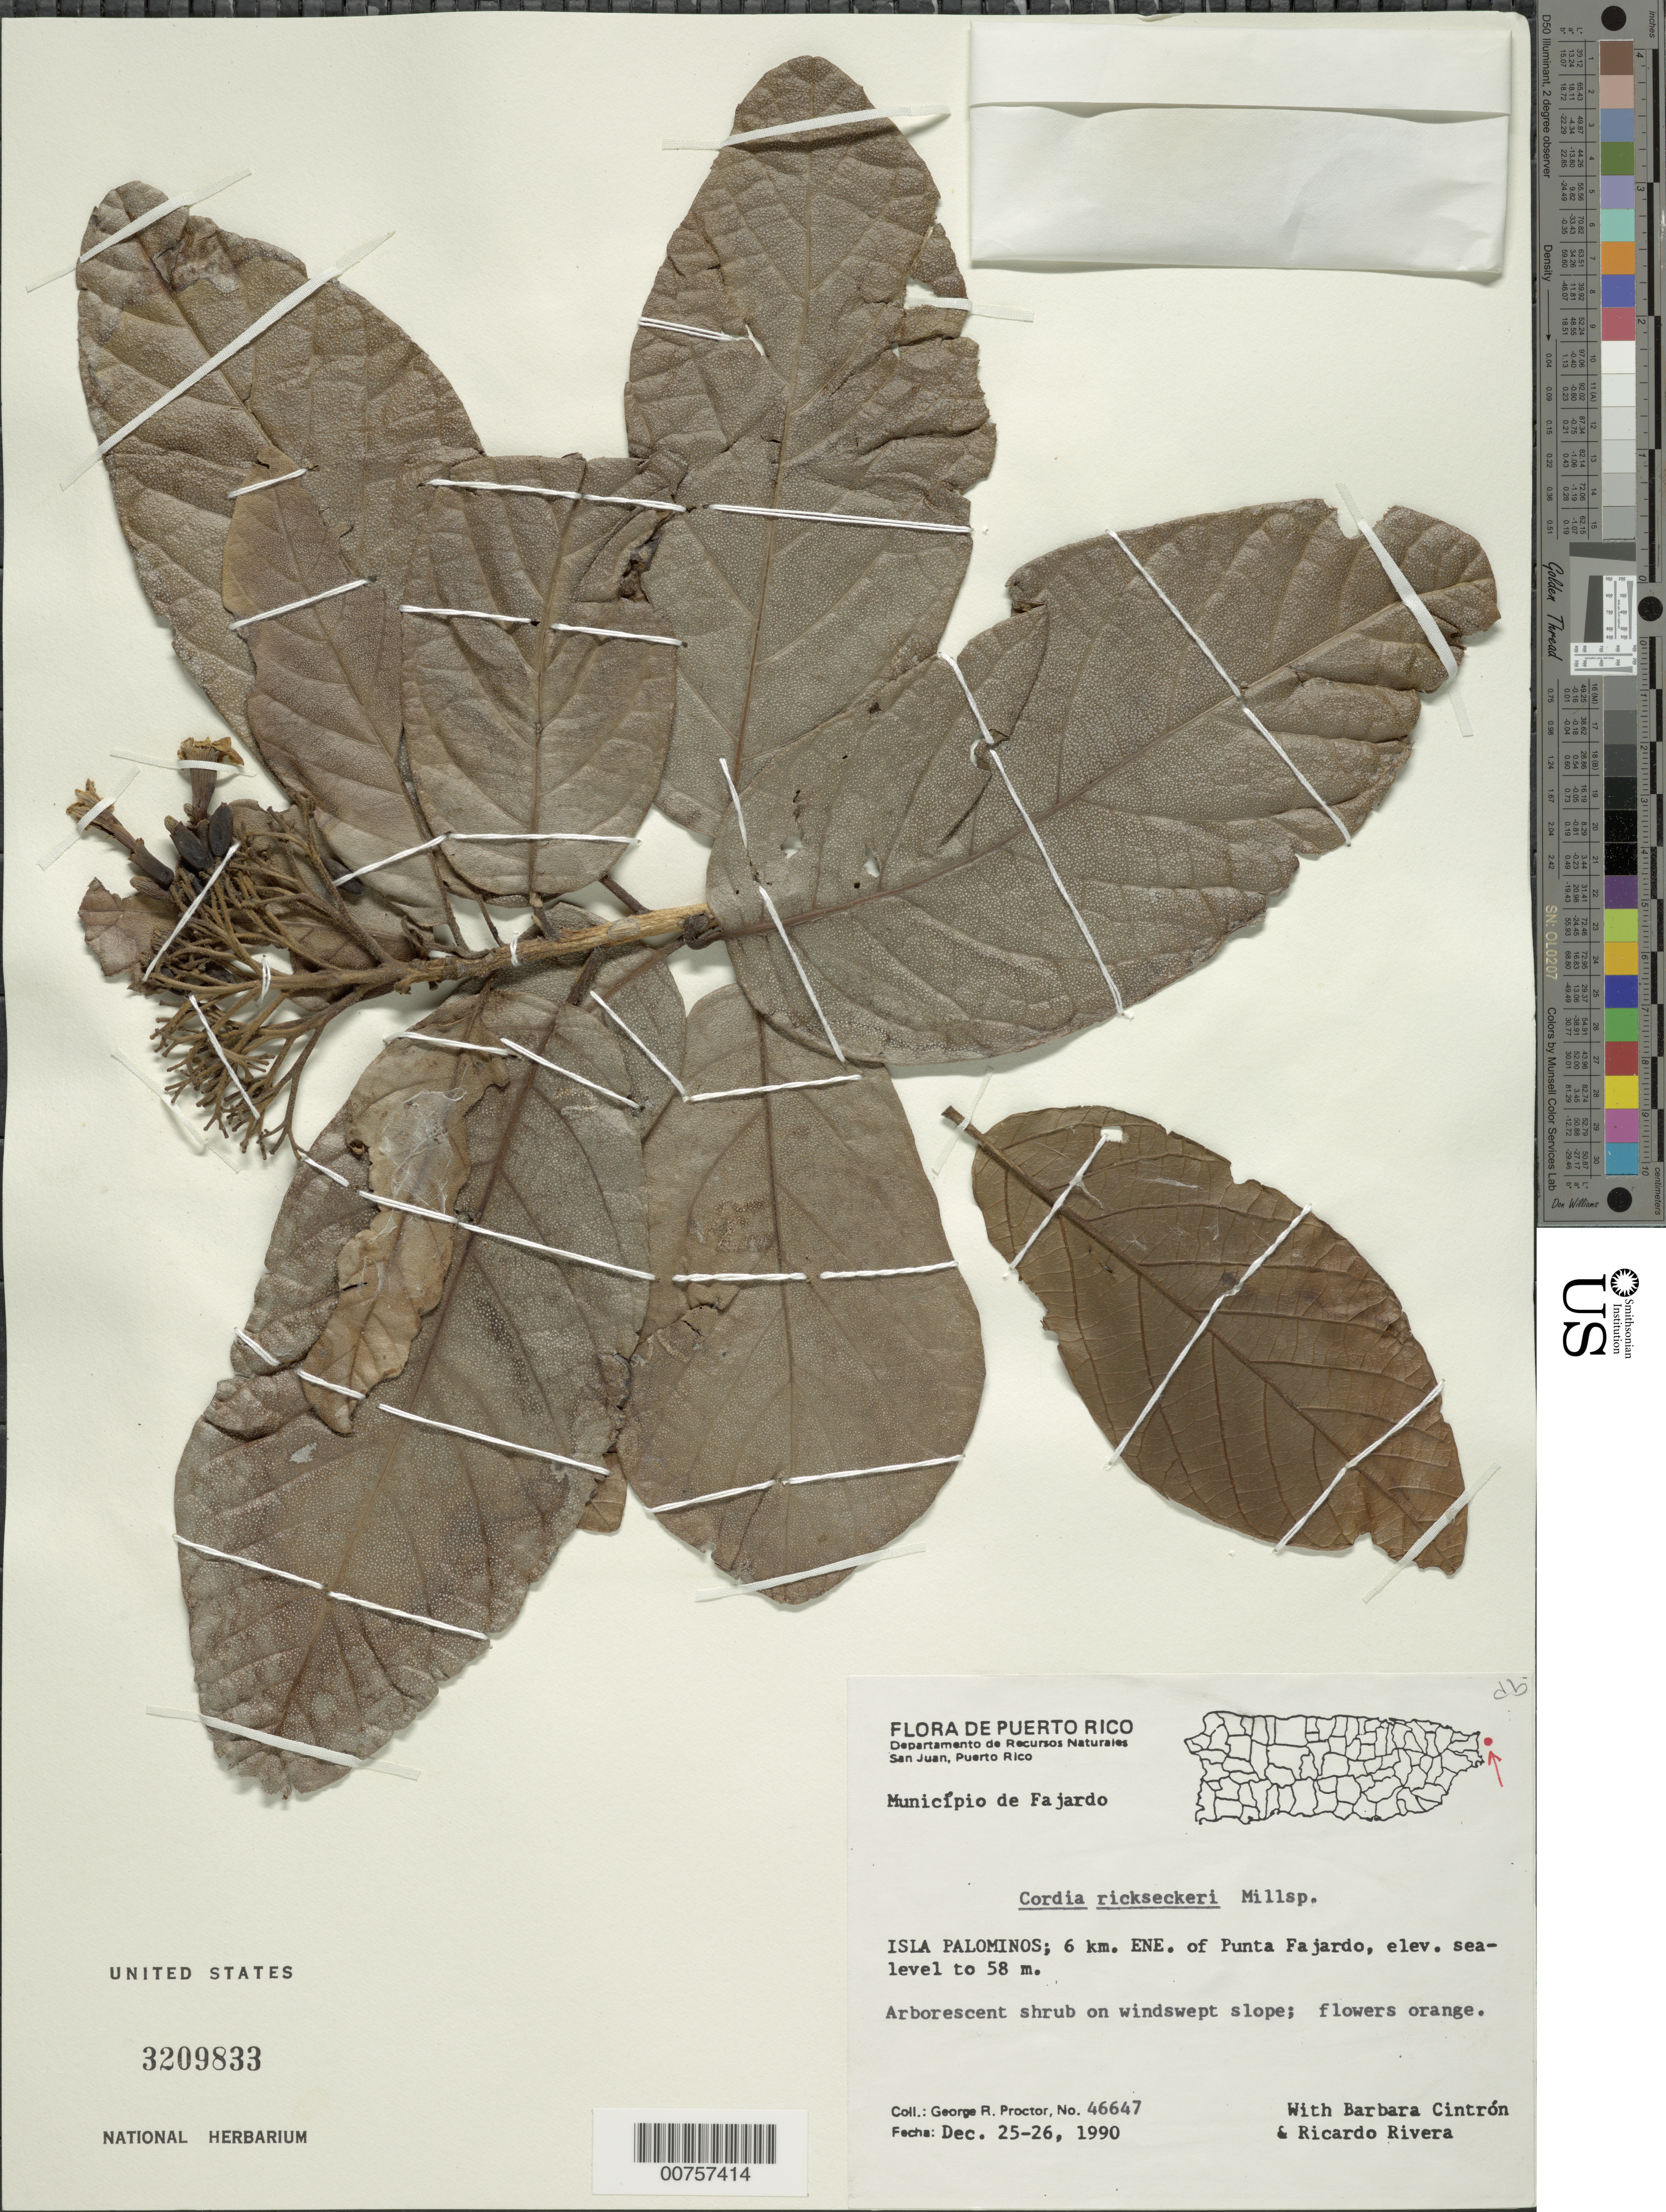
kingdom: Plantae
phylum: Tracheophyta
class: Magnoliopsida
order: Boraginales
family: Cordiaceae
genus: Cordia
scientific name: Cordia rickseckeri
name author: Millsp.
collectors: G. R. Proctor, B. Cintrón & R. Rivera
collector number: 46647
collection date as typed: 25 Dec 1990 to 26 Dec 1990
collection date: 1990-12-25/1990-12-26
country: Puerto Rico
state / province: Fajardo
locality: Municipio de Fajardo. Isla Palominos; 6 km ENE of Punta Fajardo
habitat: Arborescent shrub on windswept slope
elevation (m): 0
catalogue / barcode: US 3209833